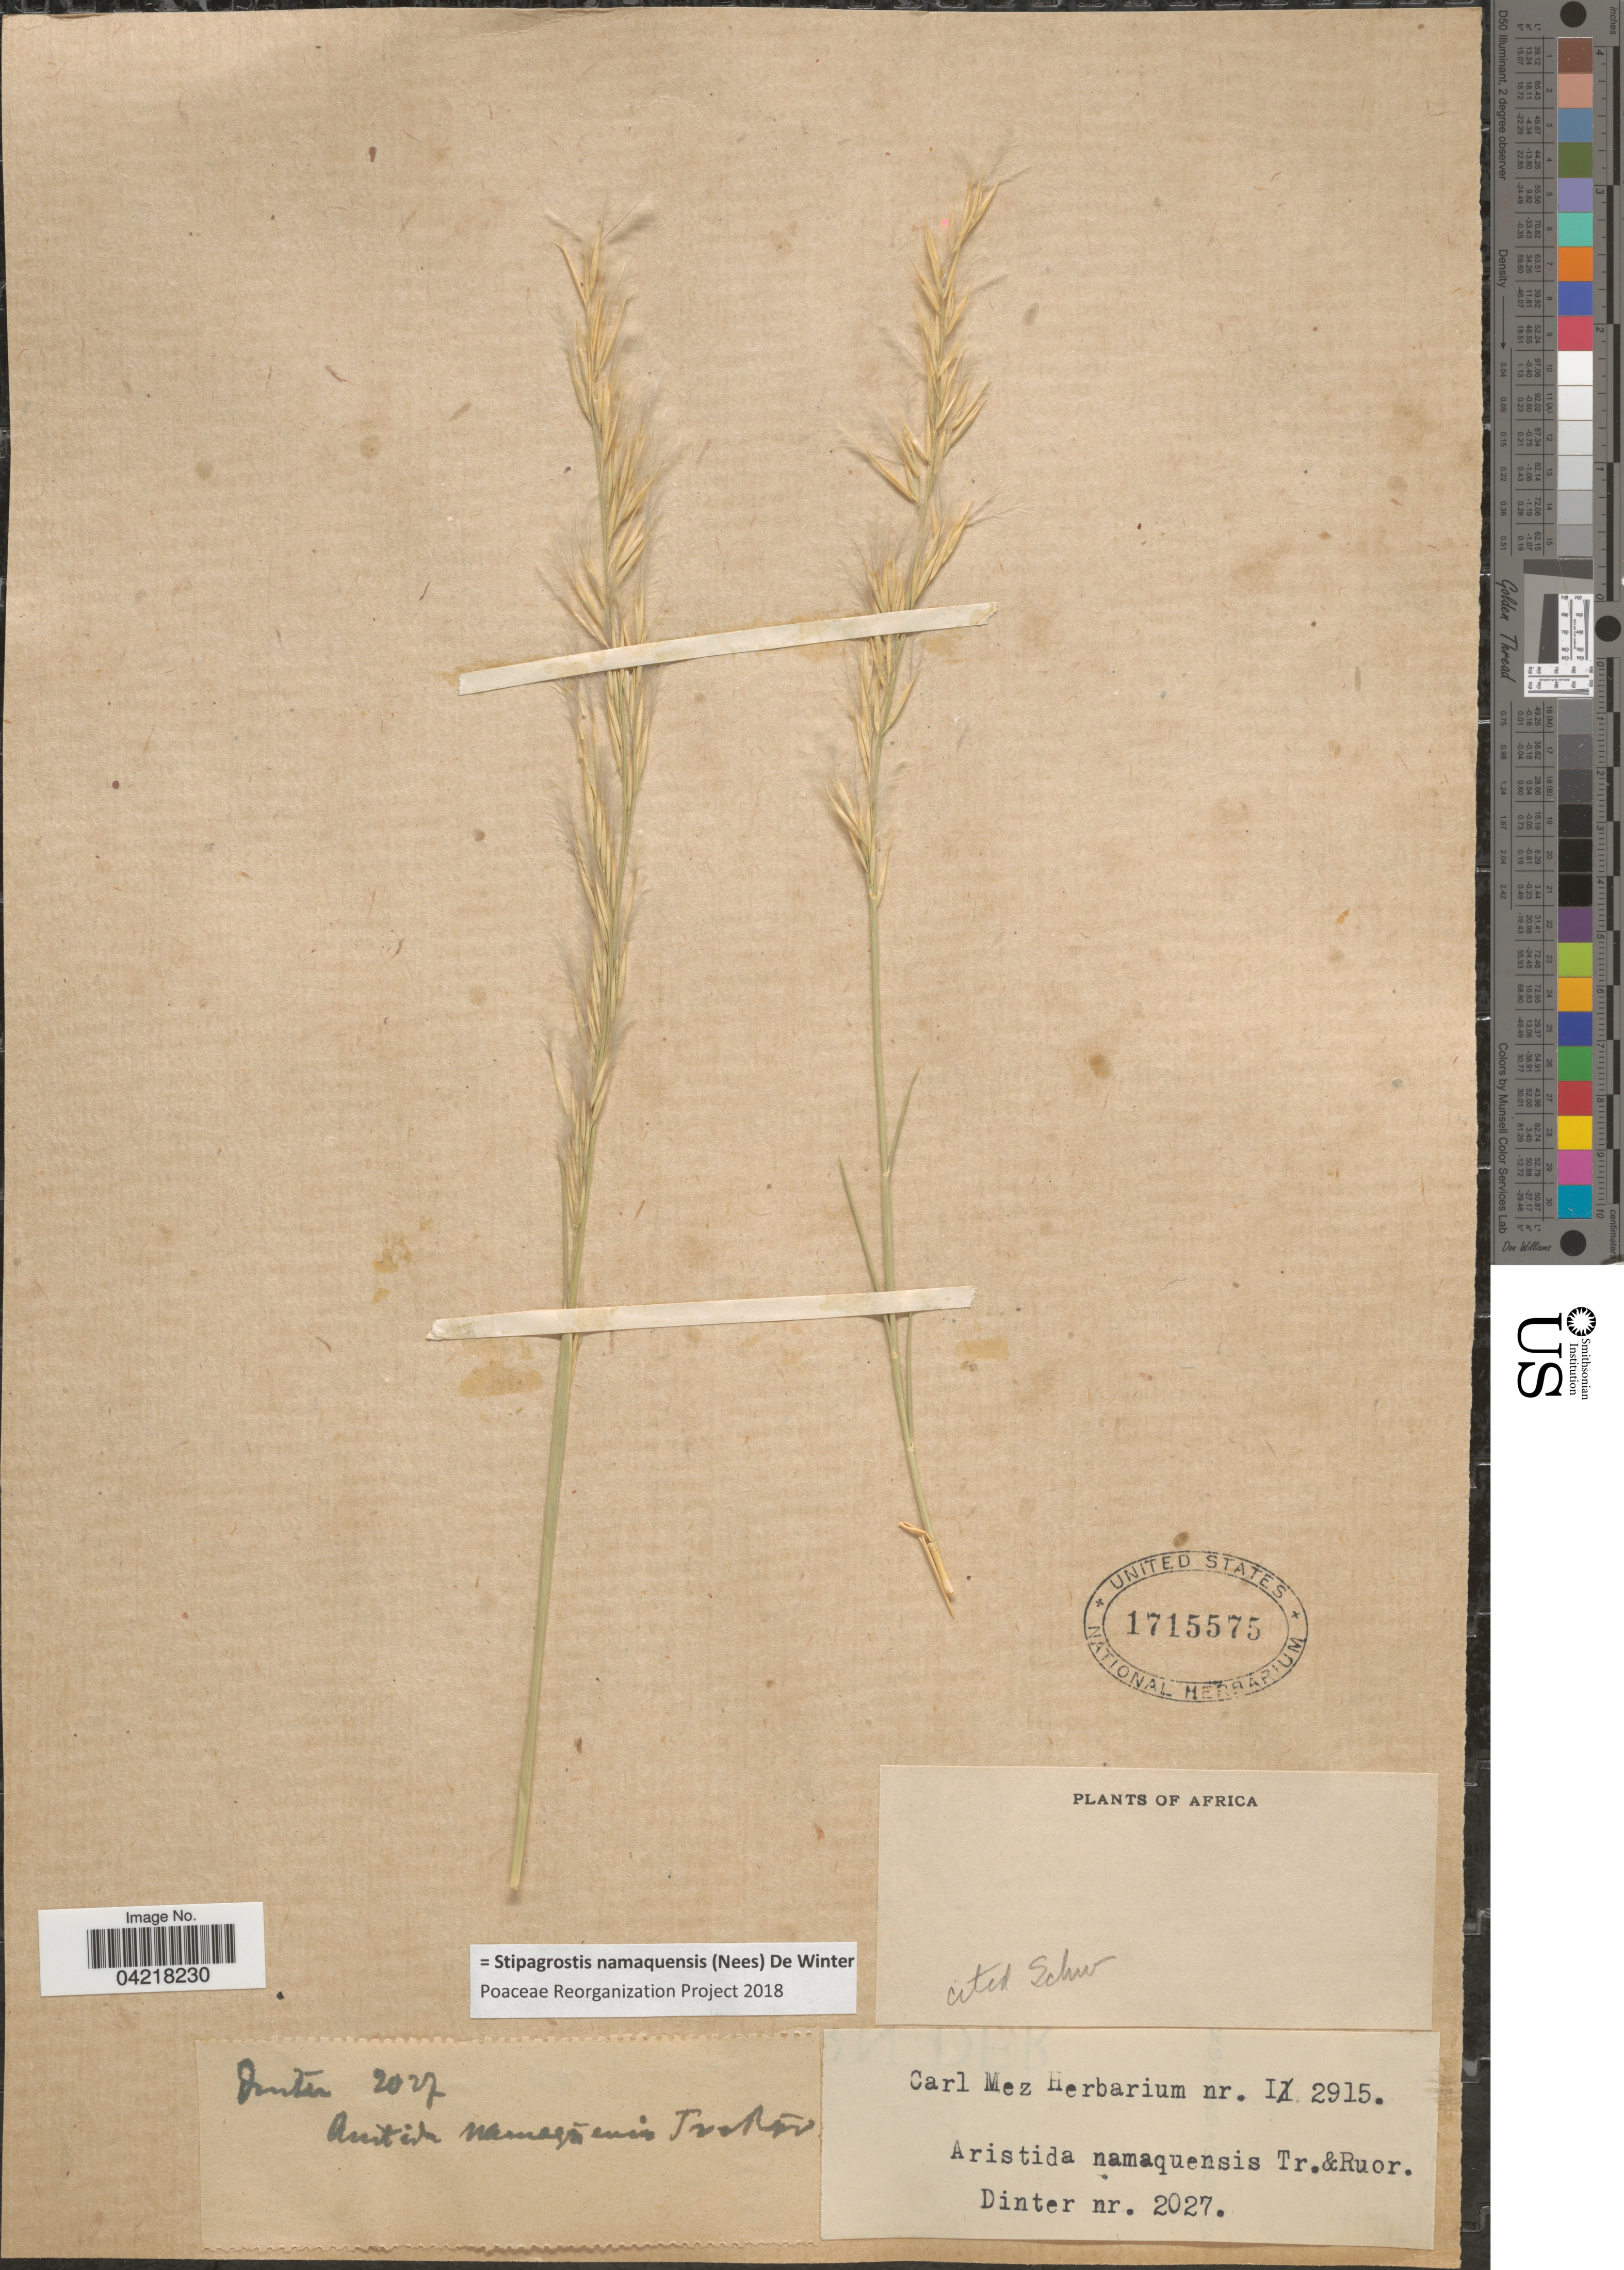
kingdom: Plantae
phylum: Tracheophyta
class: Liliopsida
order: Poales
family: Poaceae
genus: Stipagrostis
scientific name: Stipagrostis namaquensis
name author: (Nees) De Winter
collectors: Dinter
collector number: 2027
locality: Africa.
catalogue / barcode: US 1715575